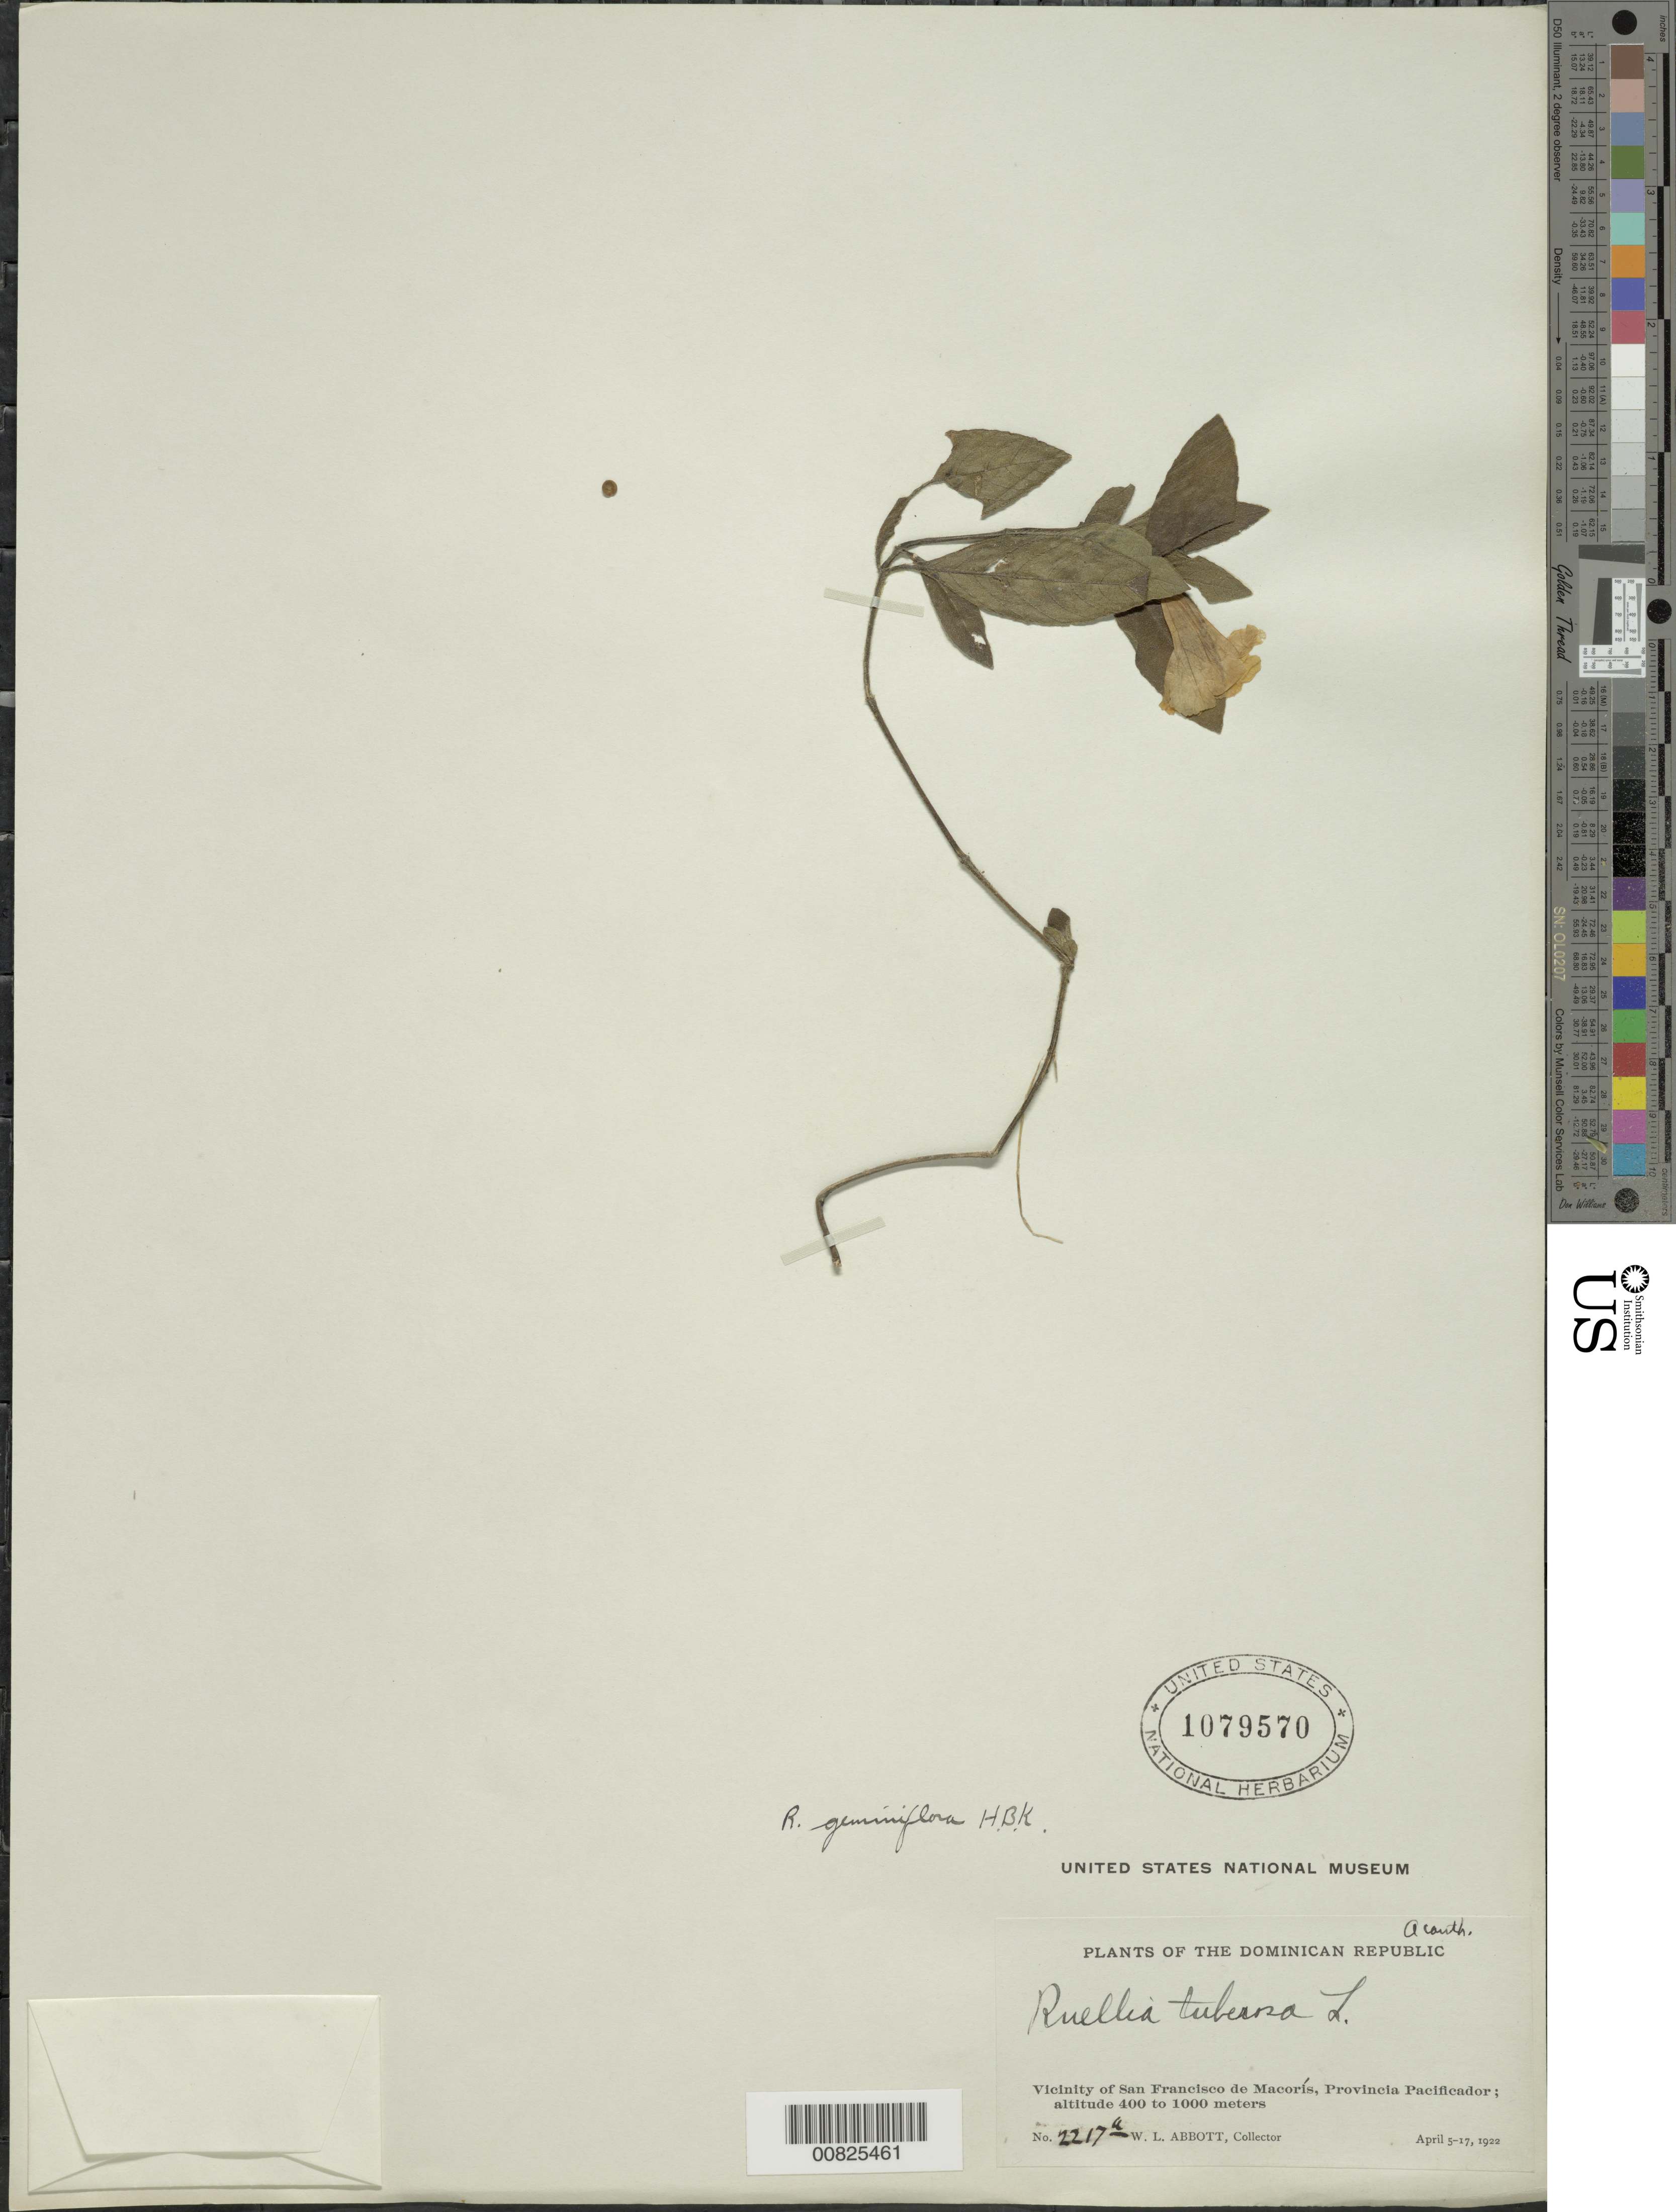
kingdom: Plantae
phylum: Tracheophyta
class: Magnoliopsida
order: Lamiales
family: Acanthaceae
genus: Ruellia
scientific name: Ruellia geminiflora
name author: Kunth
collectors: W. L. Abbott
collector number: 2217A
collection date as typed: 05 Apr 1922 to 17 Apr 1922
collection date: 1922-04-05/1922-04-17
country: Dominican Republic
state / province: Duarte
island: Hispaniola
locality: Vicinity of San Francisco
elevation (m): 400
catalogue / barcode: US 1079570